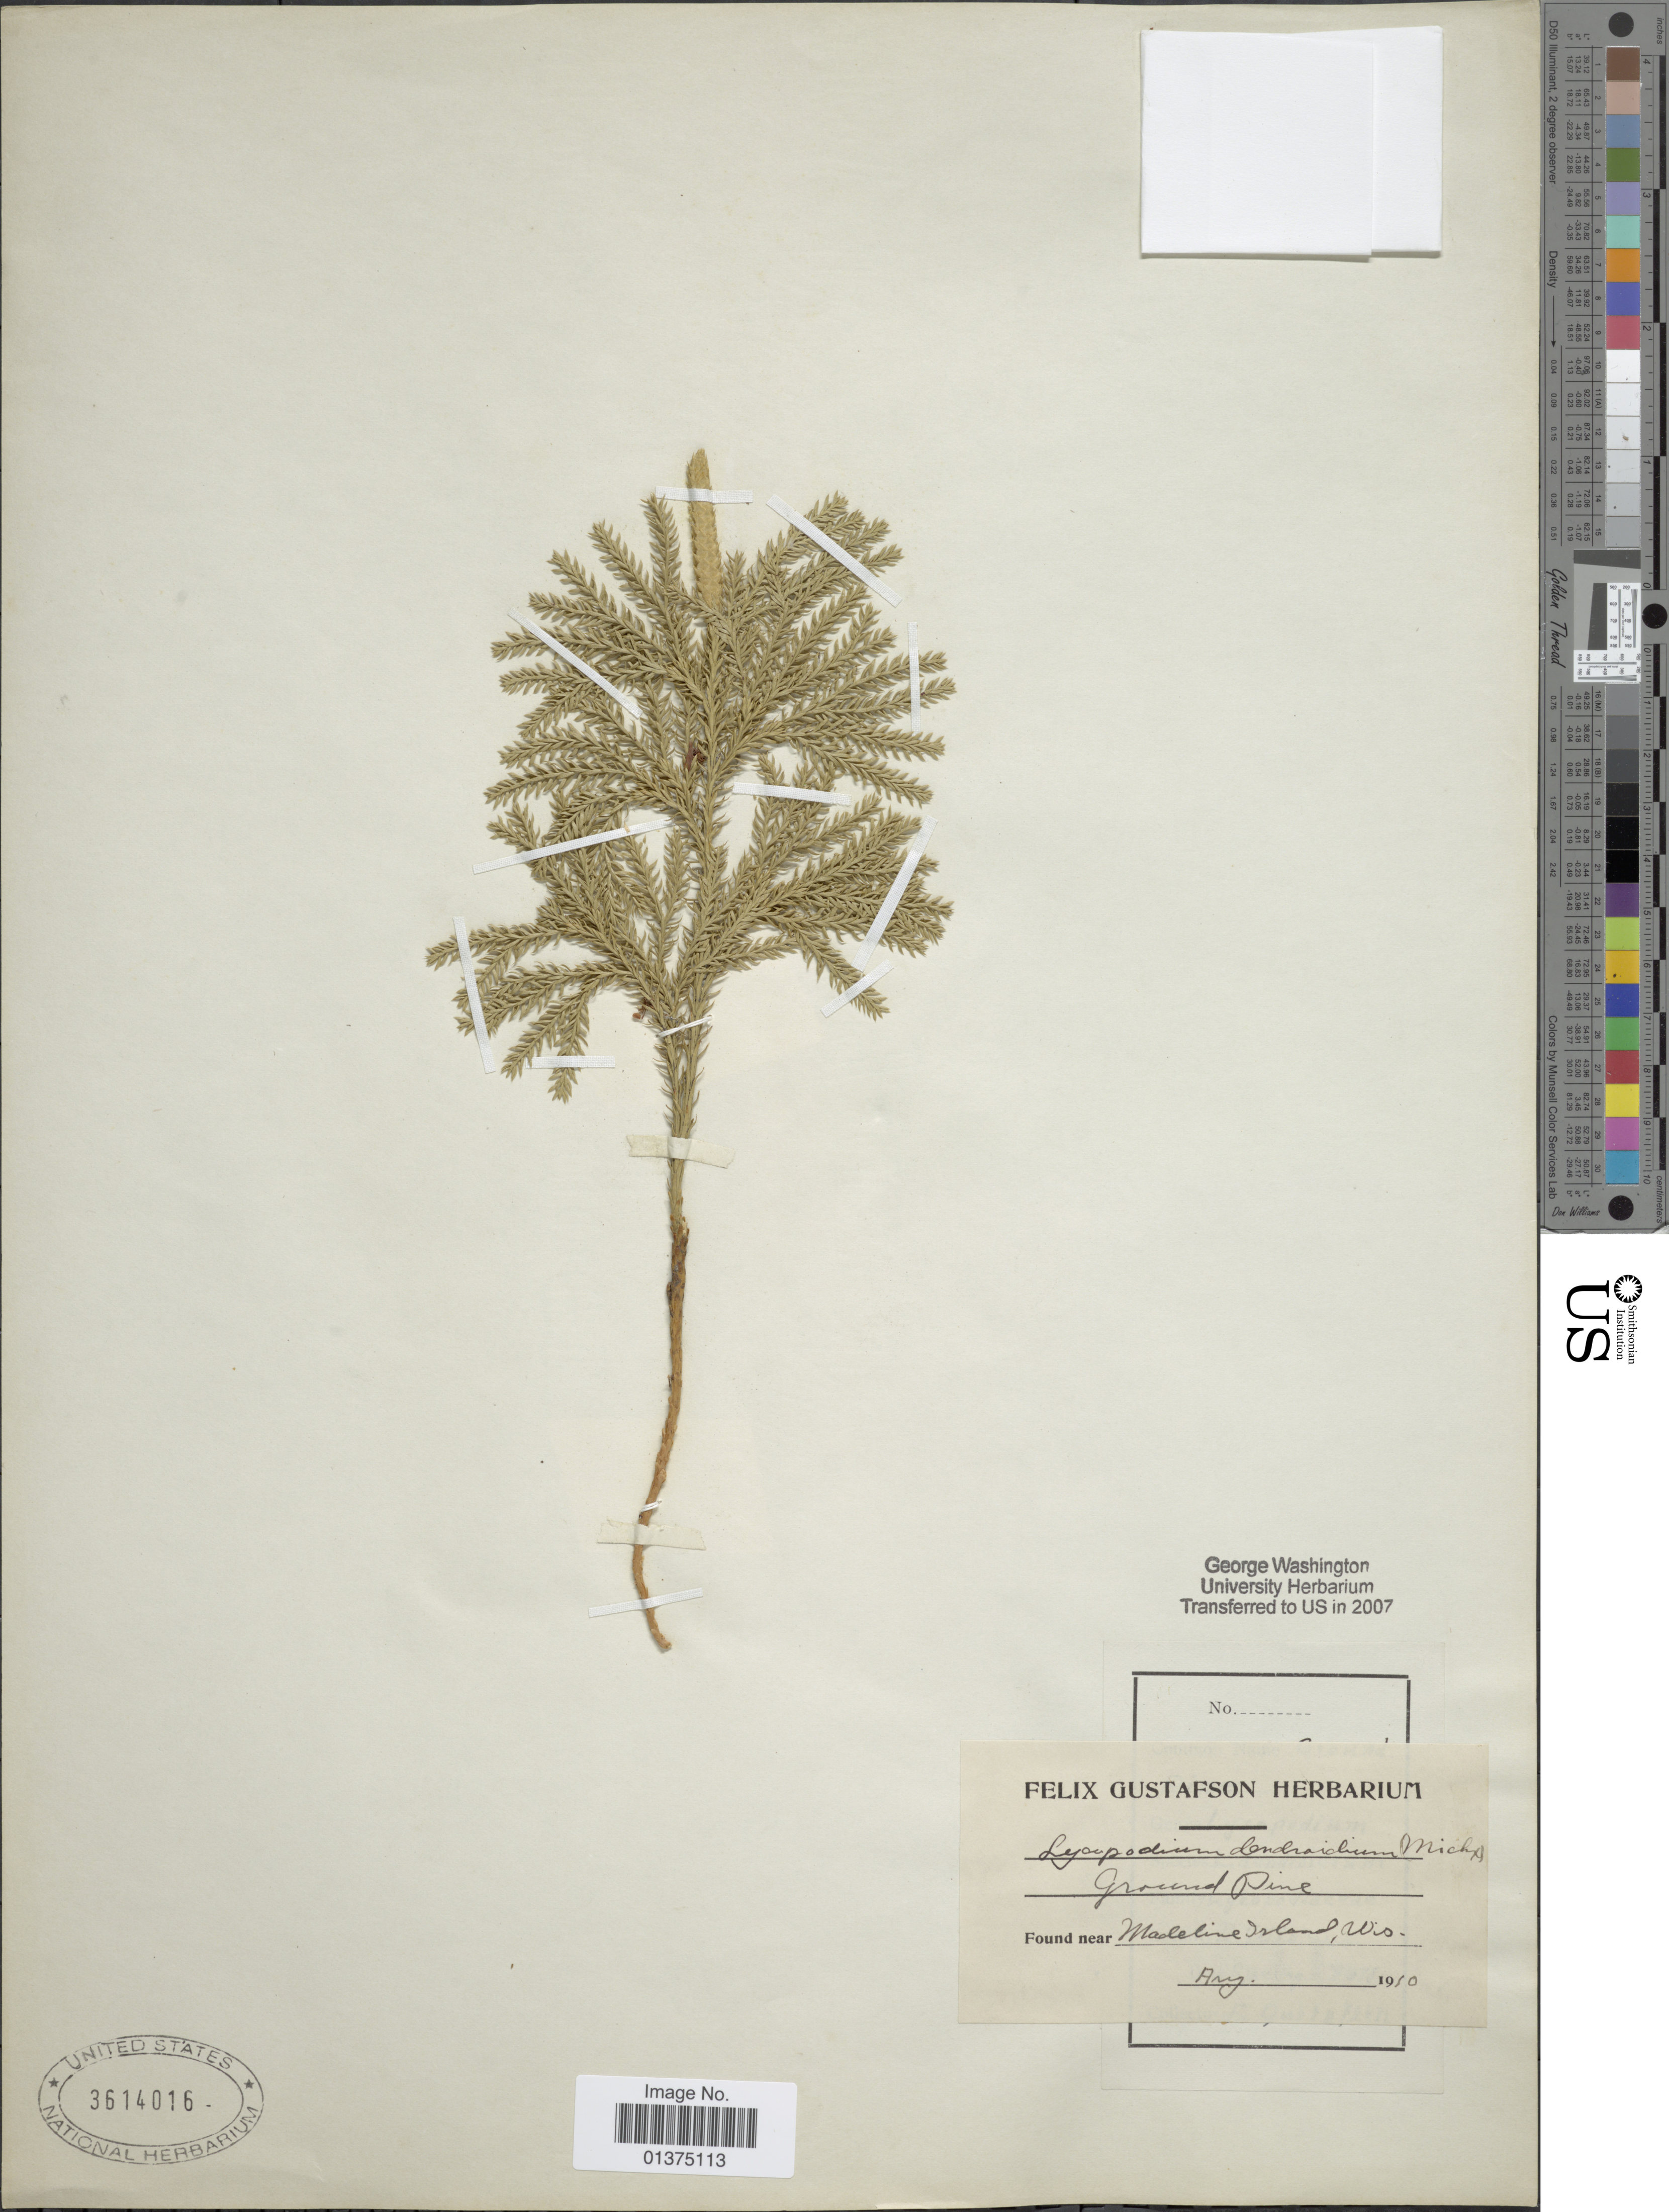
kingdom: Plantae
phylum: Tracheophyta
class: Lycopodiopsida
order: Lycopodiales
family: Lycopodiaceae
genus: Dendrolycopodium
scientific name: Dendrolycopodium dendroideum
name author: (Michx.) A. Haines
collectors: ex herb. Felix Gustafson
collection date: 1910-08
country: United States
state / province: Wisconsin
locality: Madeline Island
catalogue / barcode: US 3614016